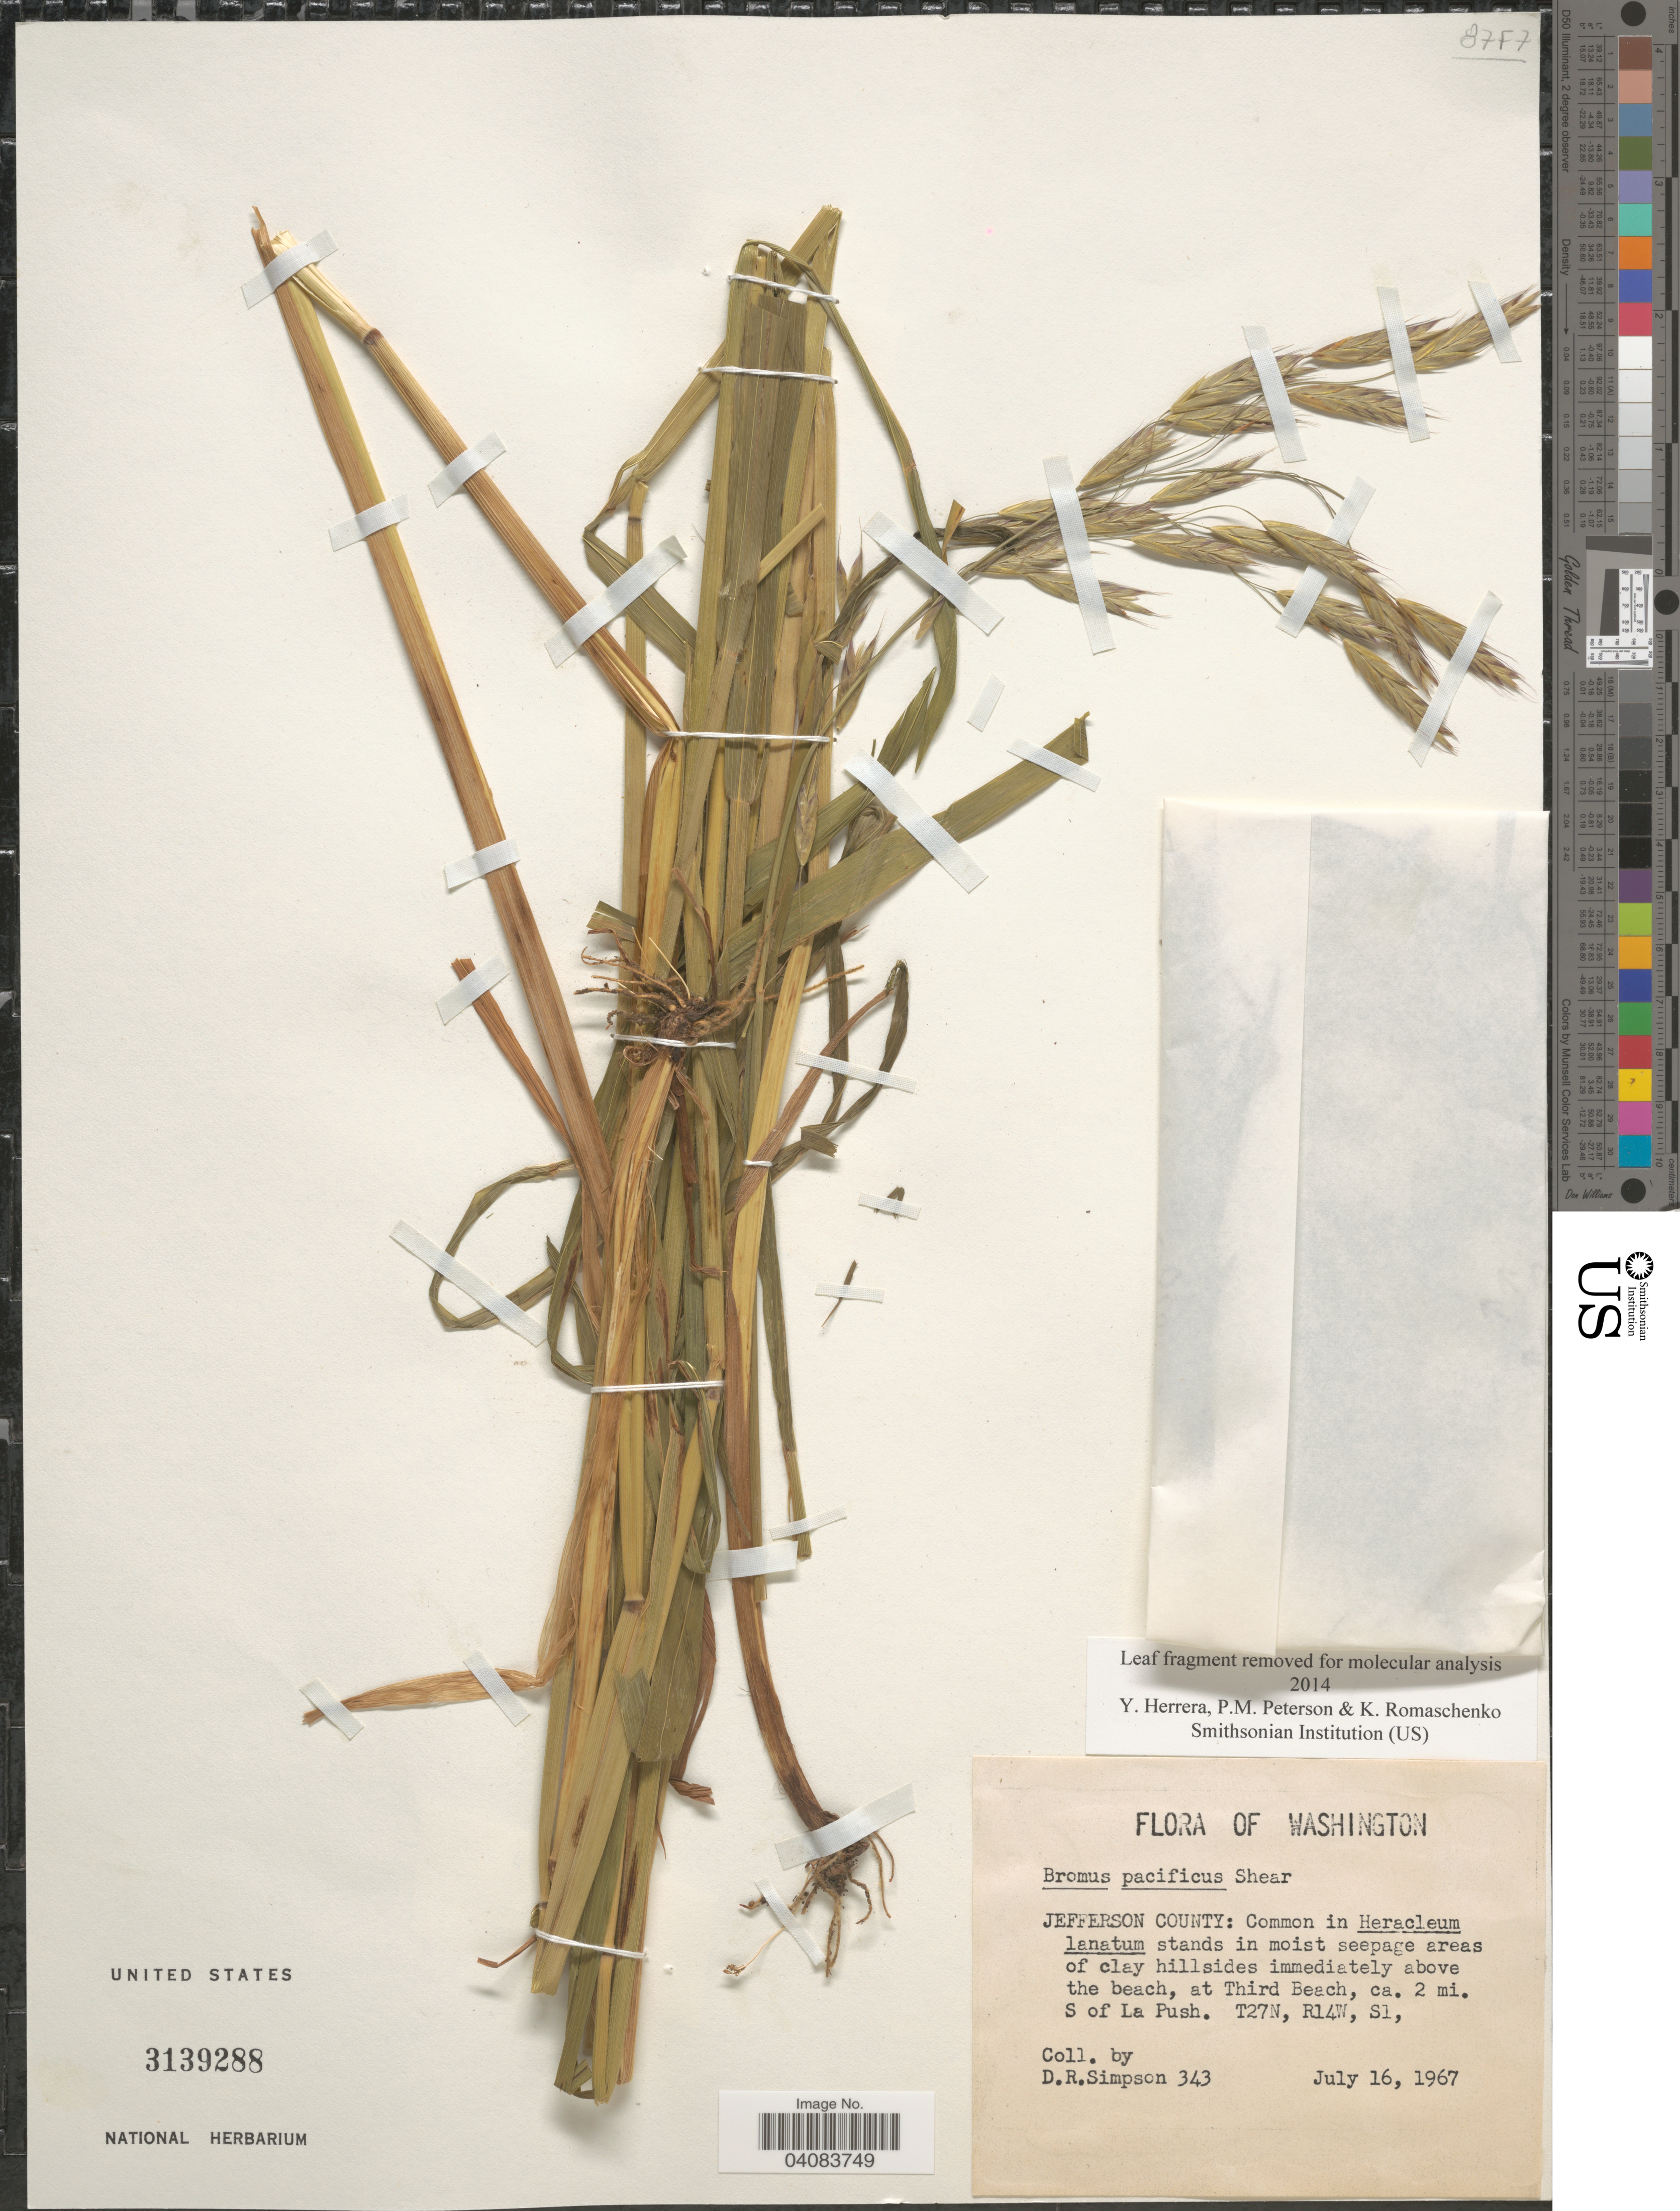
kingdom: Plantae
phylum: Tracheophyta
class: Liliopsida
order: Poales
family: Poaceae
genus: Bromus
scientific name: Bromus pacificus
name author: Shear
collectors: D. R. Simpson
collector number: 343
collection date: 1967-07-16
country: United States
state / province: Washington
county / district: Jefferson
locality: Jefferson County: Common in Heracleum lanatum stands in moist seepage areas of clay hillsides immediately above the beach, at Third Beach, ca. 2 mi. S of La Push. T27N, R14W, S1.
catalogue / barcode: US 3139288